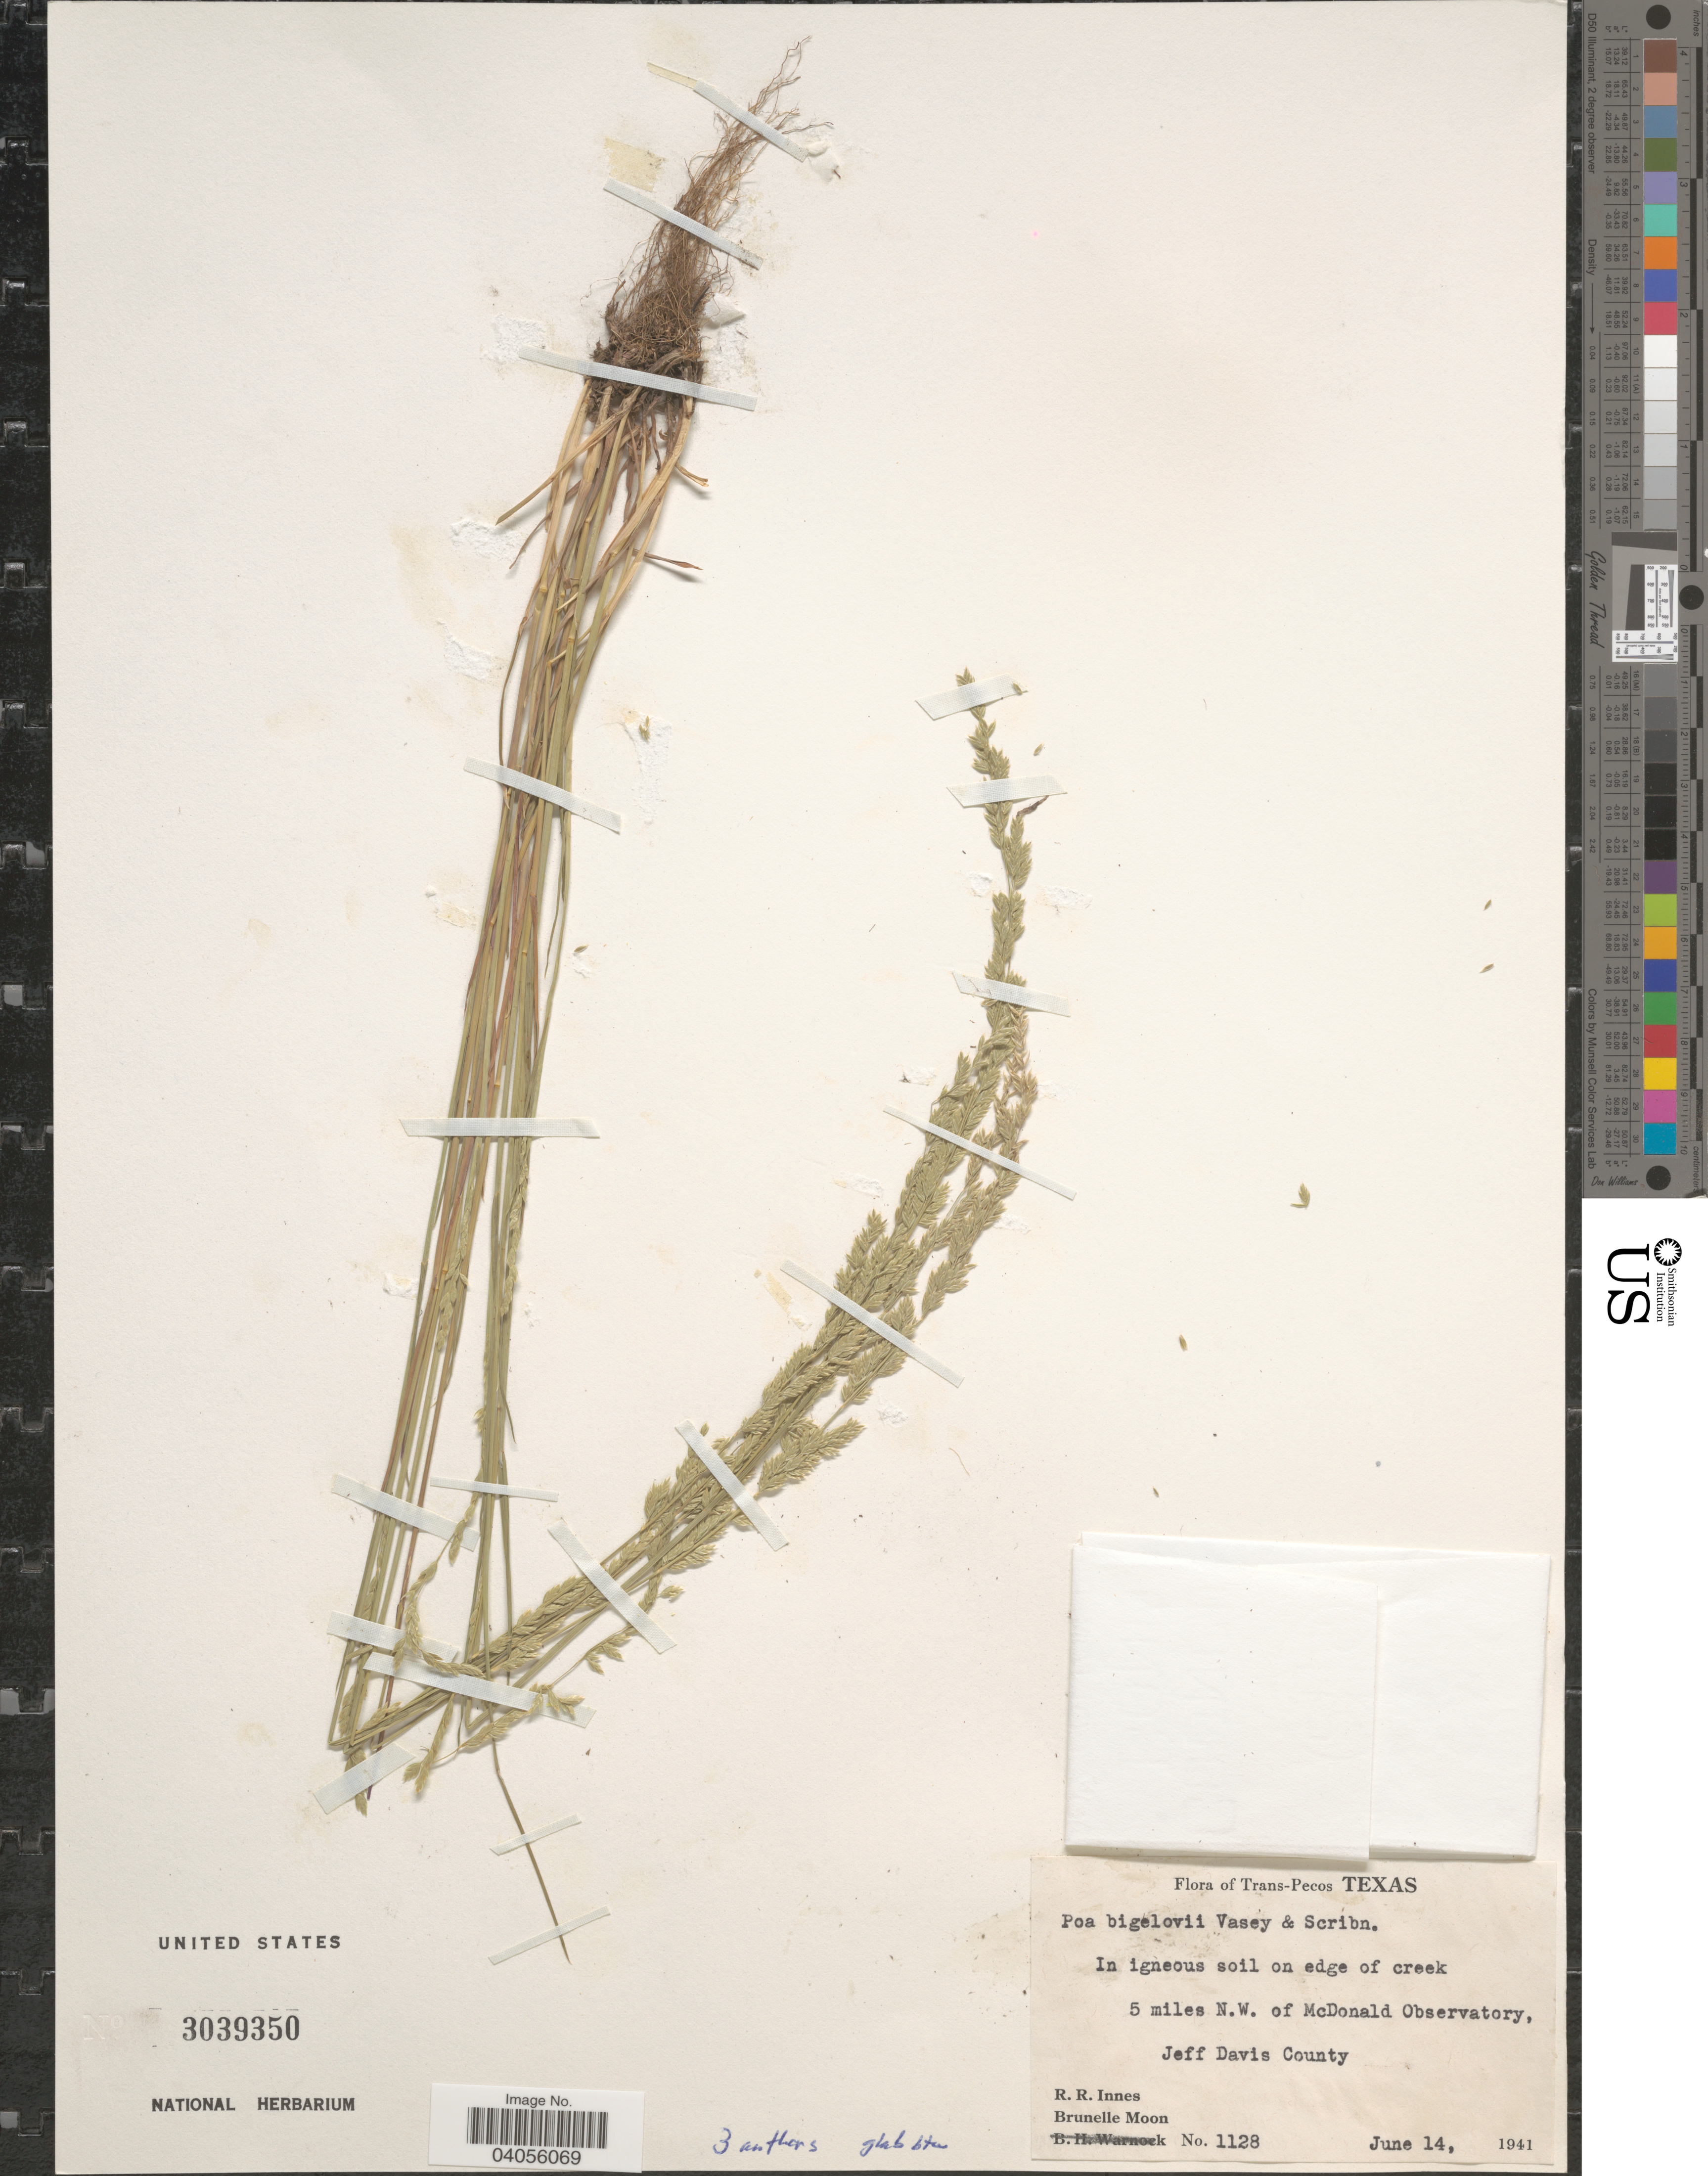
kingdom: Plantae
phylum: Tracheophyta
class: Liliopsida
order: Poales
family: Poaceae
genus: Poa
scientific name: Poa bigelovii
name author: Vasey & Scribn.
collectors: R. Rose-Innes & B. Moon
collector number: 1128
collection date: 1941-06-14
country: United States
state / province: Texas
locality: Trean-Pecos Texas. In igneous soil on edge of creek 5 miles N.W. of McDonald Observatory, Jeff Davis County.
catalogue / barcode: US 3039350